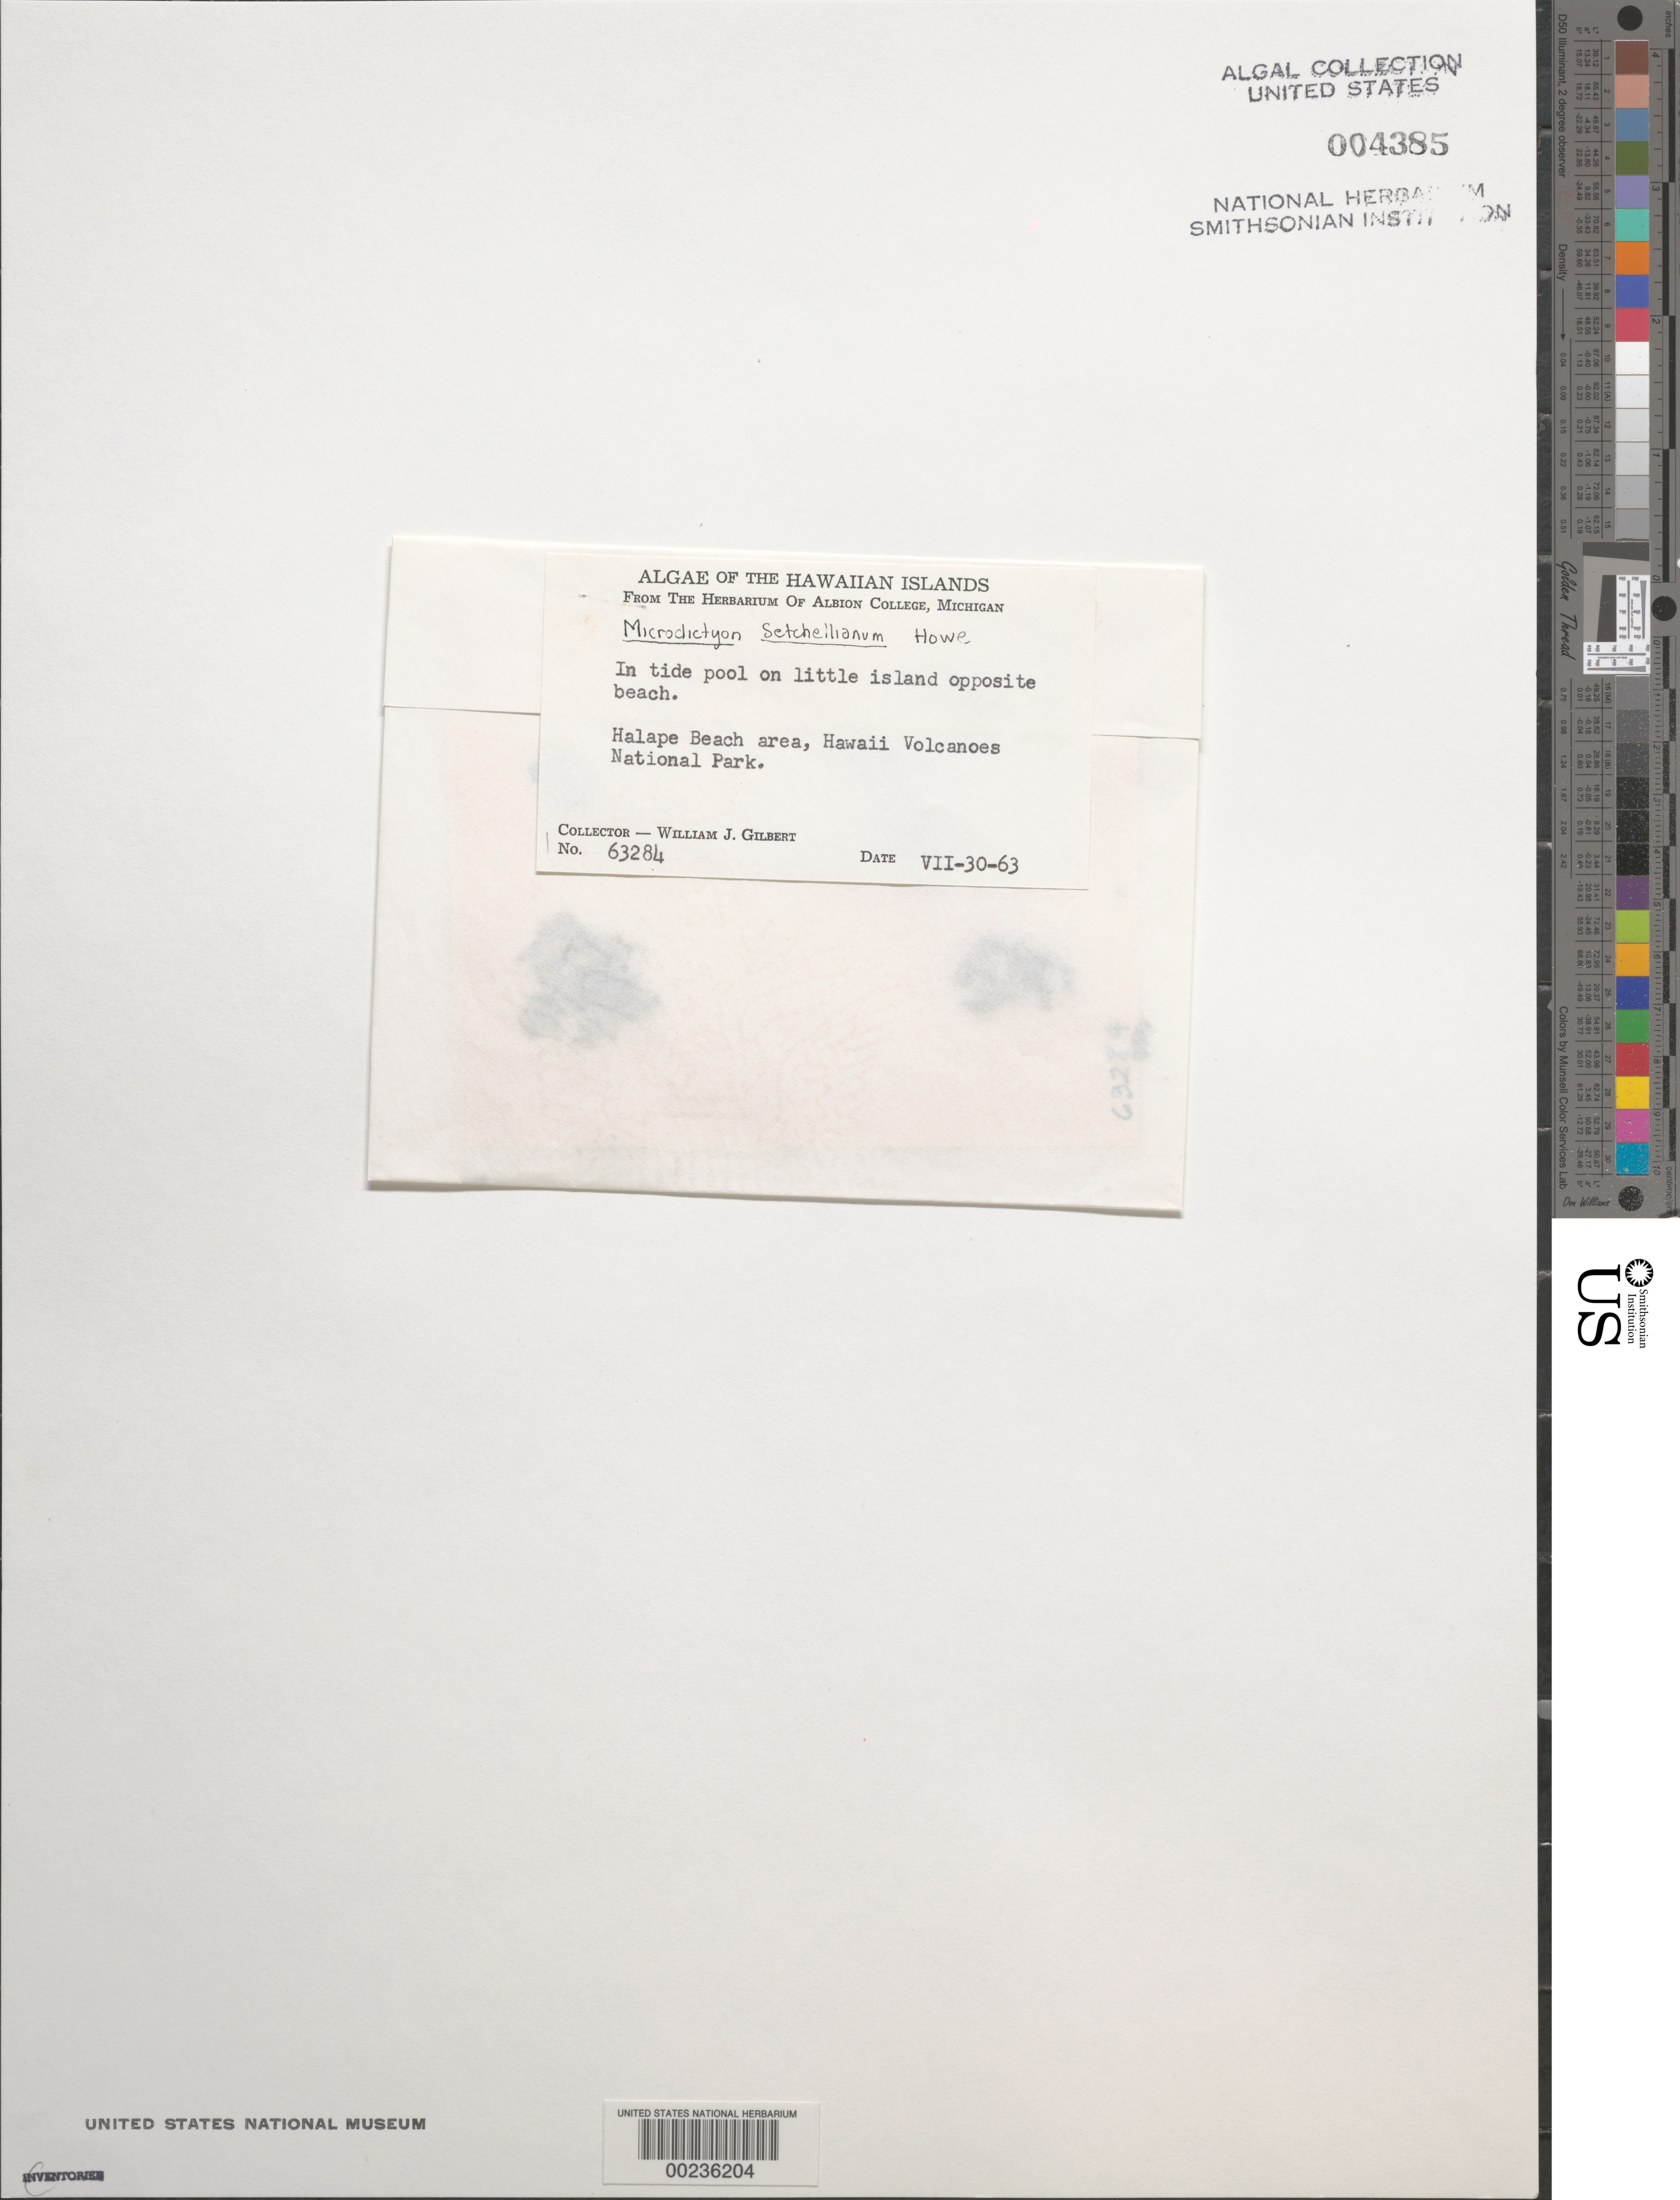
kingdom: Plantae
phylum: Chlorophyta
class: Ulvophyceae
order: Cladophorales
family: Anadyomenaceae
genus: Microdictyon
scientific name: Microdictyon setchellianum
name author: M. Howe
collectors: W. J. Gilbert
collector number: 63284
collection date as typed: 30 Jul 1963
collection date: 1963-07-30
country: United States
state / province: Hawaii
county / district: Hawaii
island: Hawaii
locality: Hawaii Volcanoes National Park, Halape Beach area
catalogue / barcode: US 4385